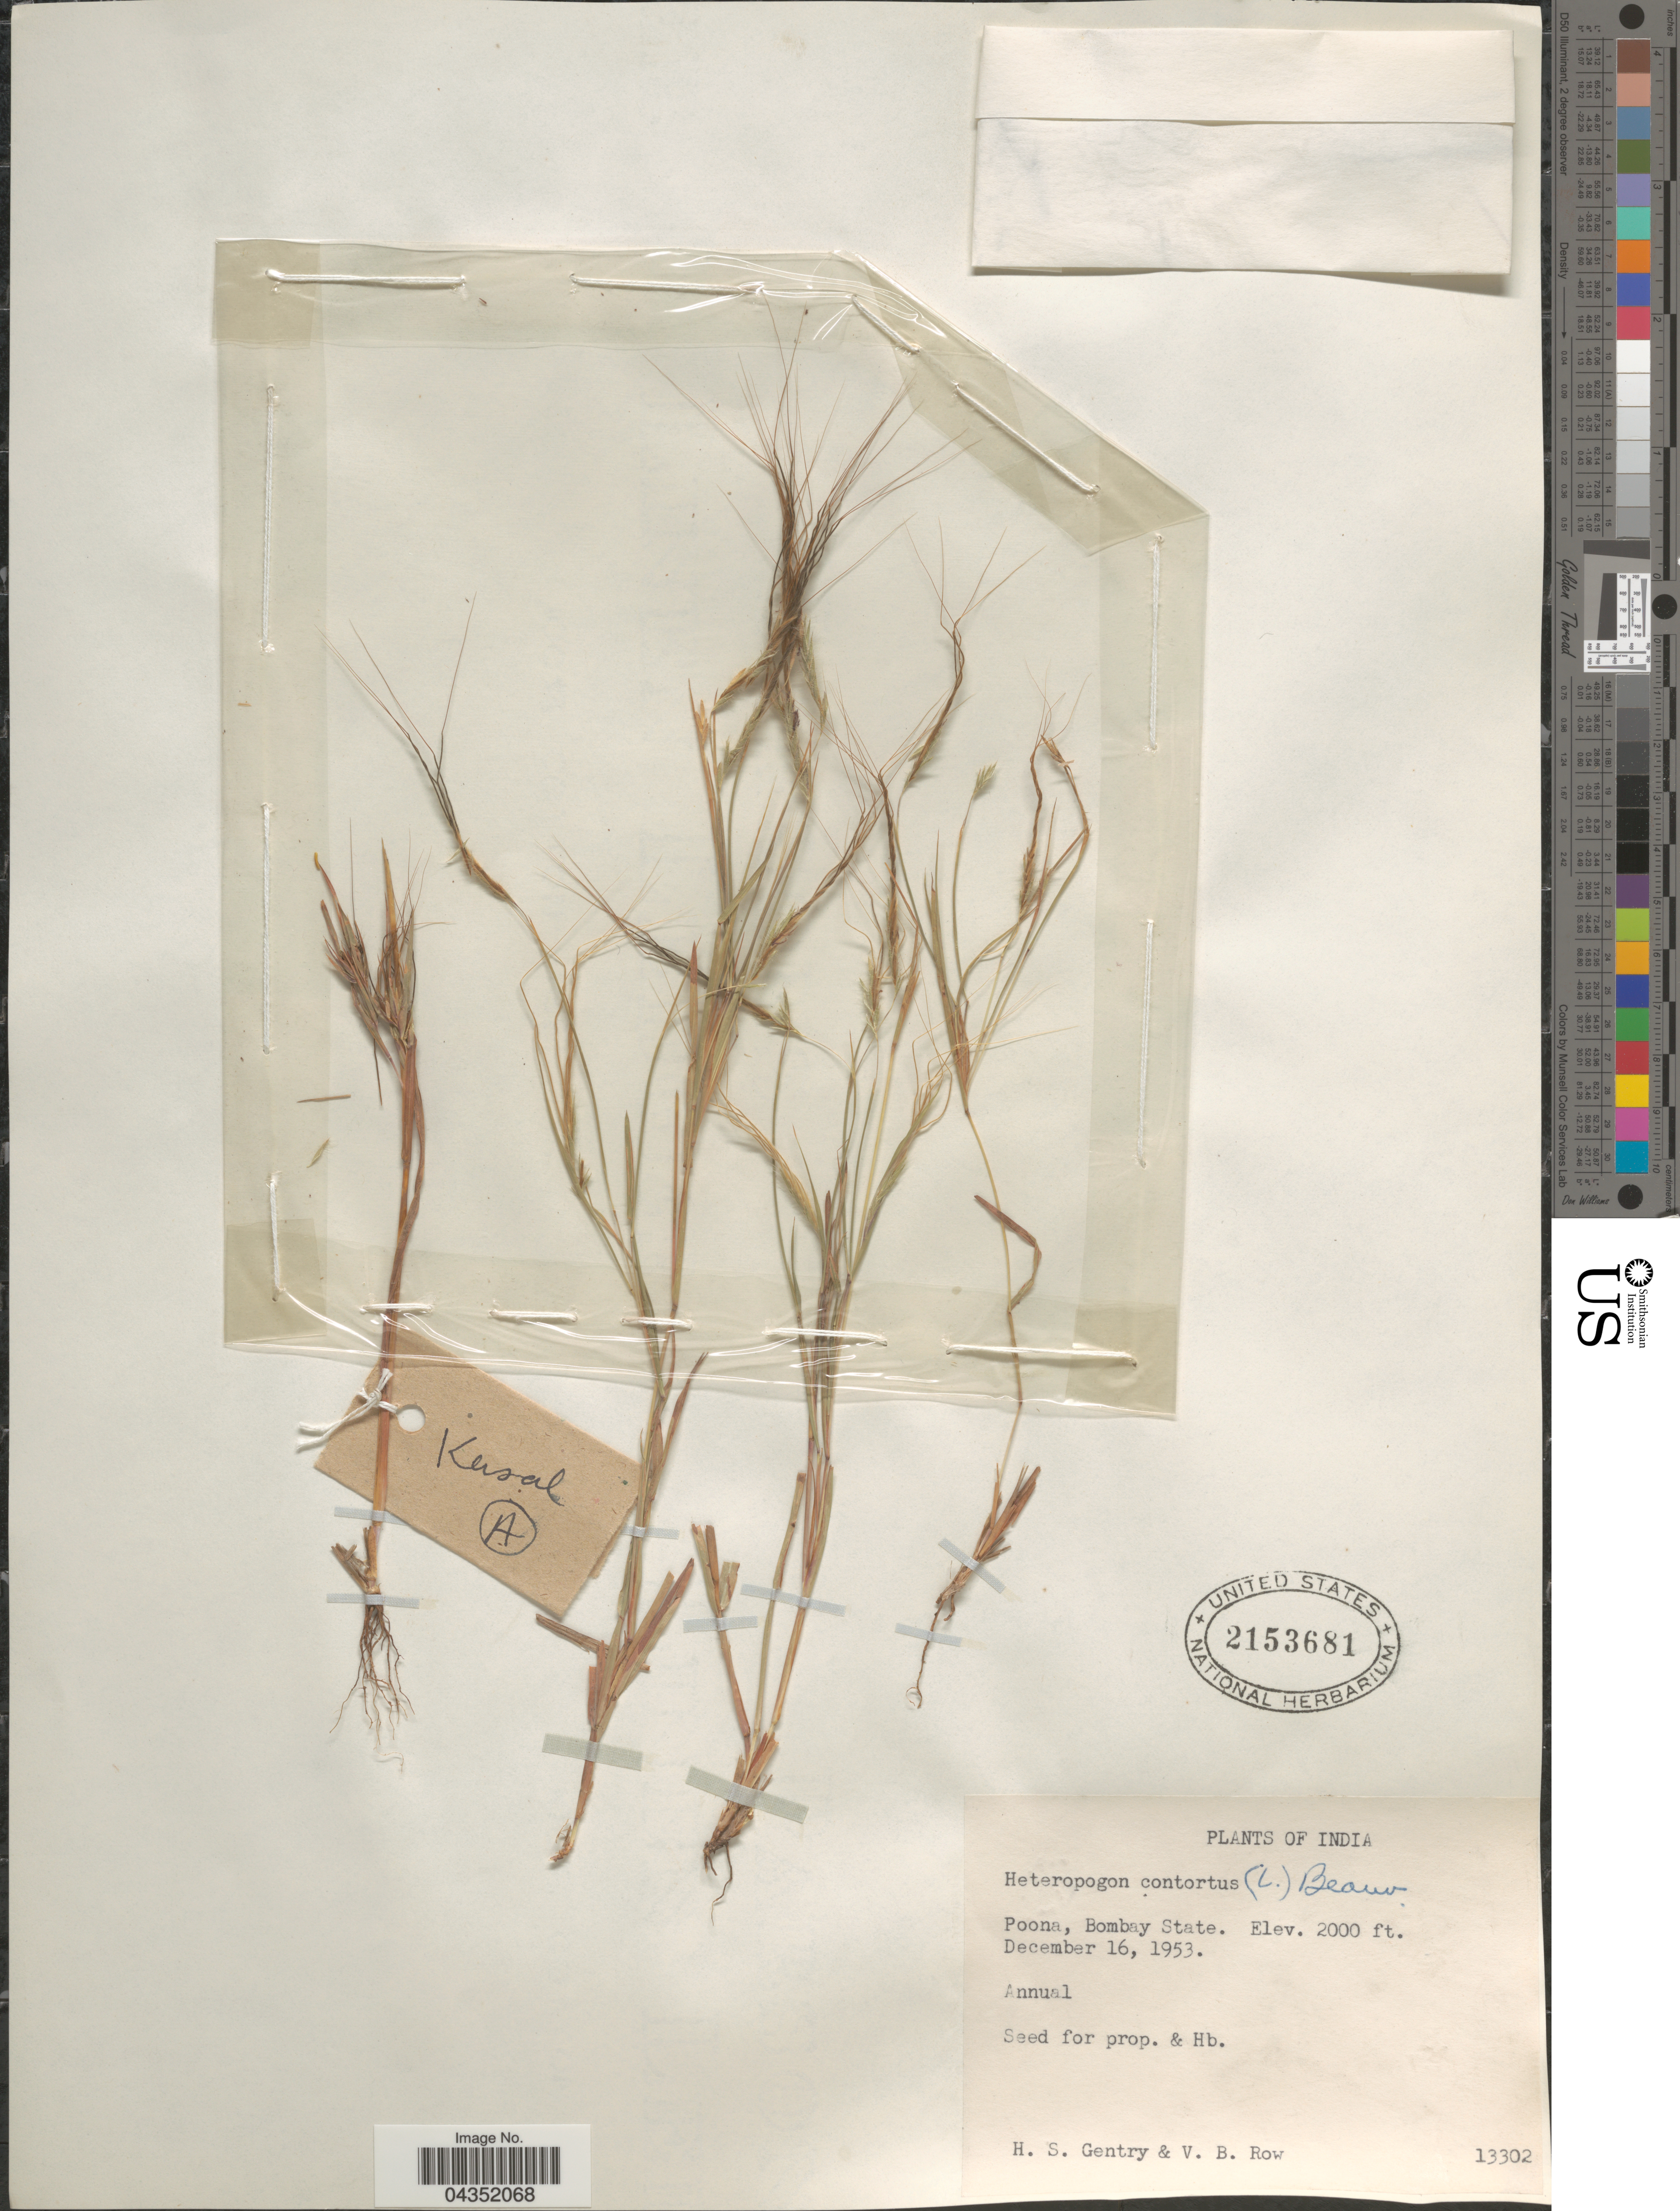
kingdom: Plantae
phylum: Tracheophyta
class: Liliopsida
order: Poales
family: Poaceae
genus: Heteropogon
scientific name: Heteropogon contortus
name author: (L.) P. Beauv. ex Roem. & Schult.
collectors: H. S. Gentry & V. Row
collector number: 13302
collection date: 1953-12-16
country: India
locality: Poona, Bombay State.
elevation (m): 610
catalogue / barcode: US 2153681